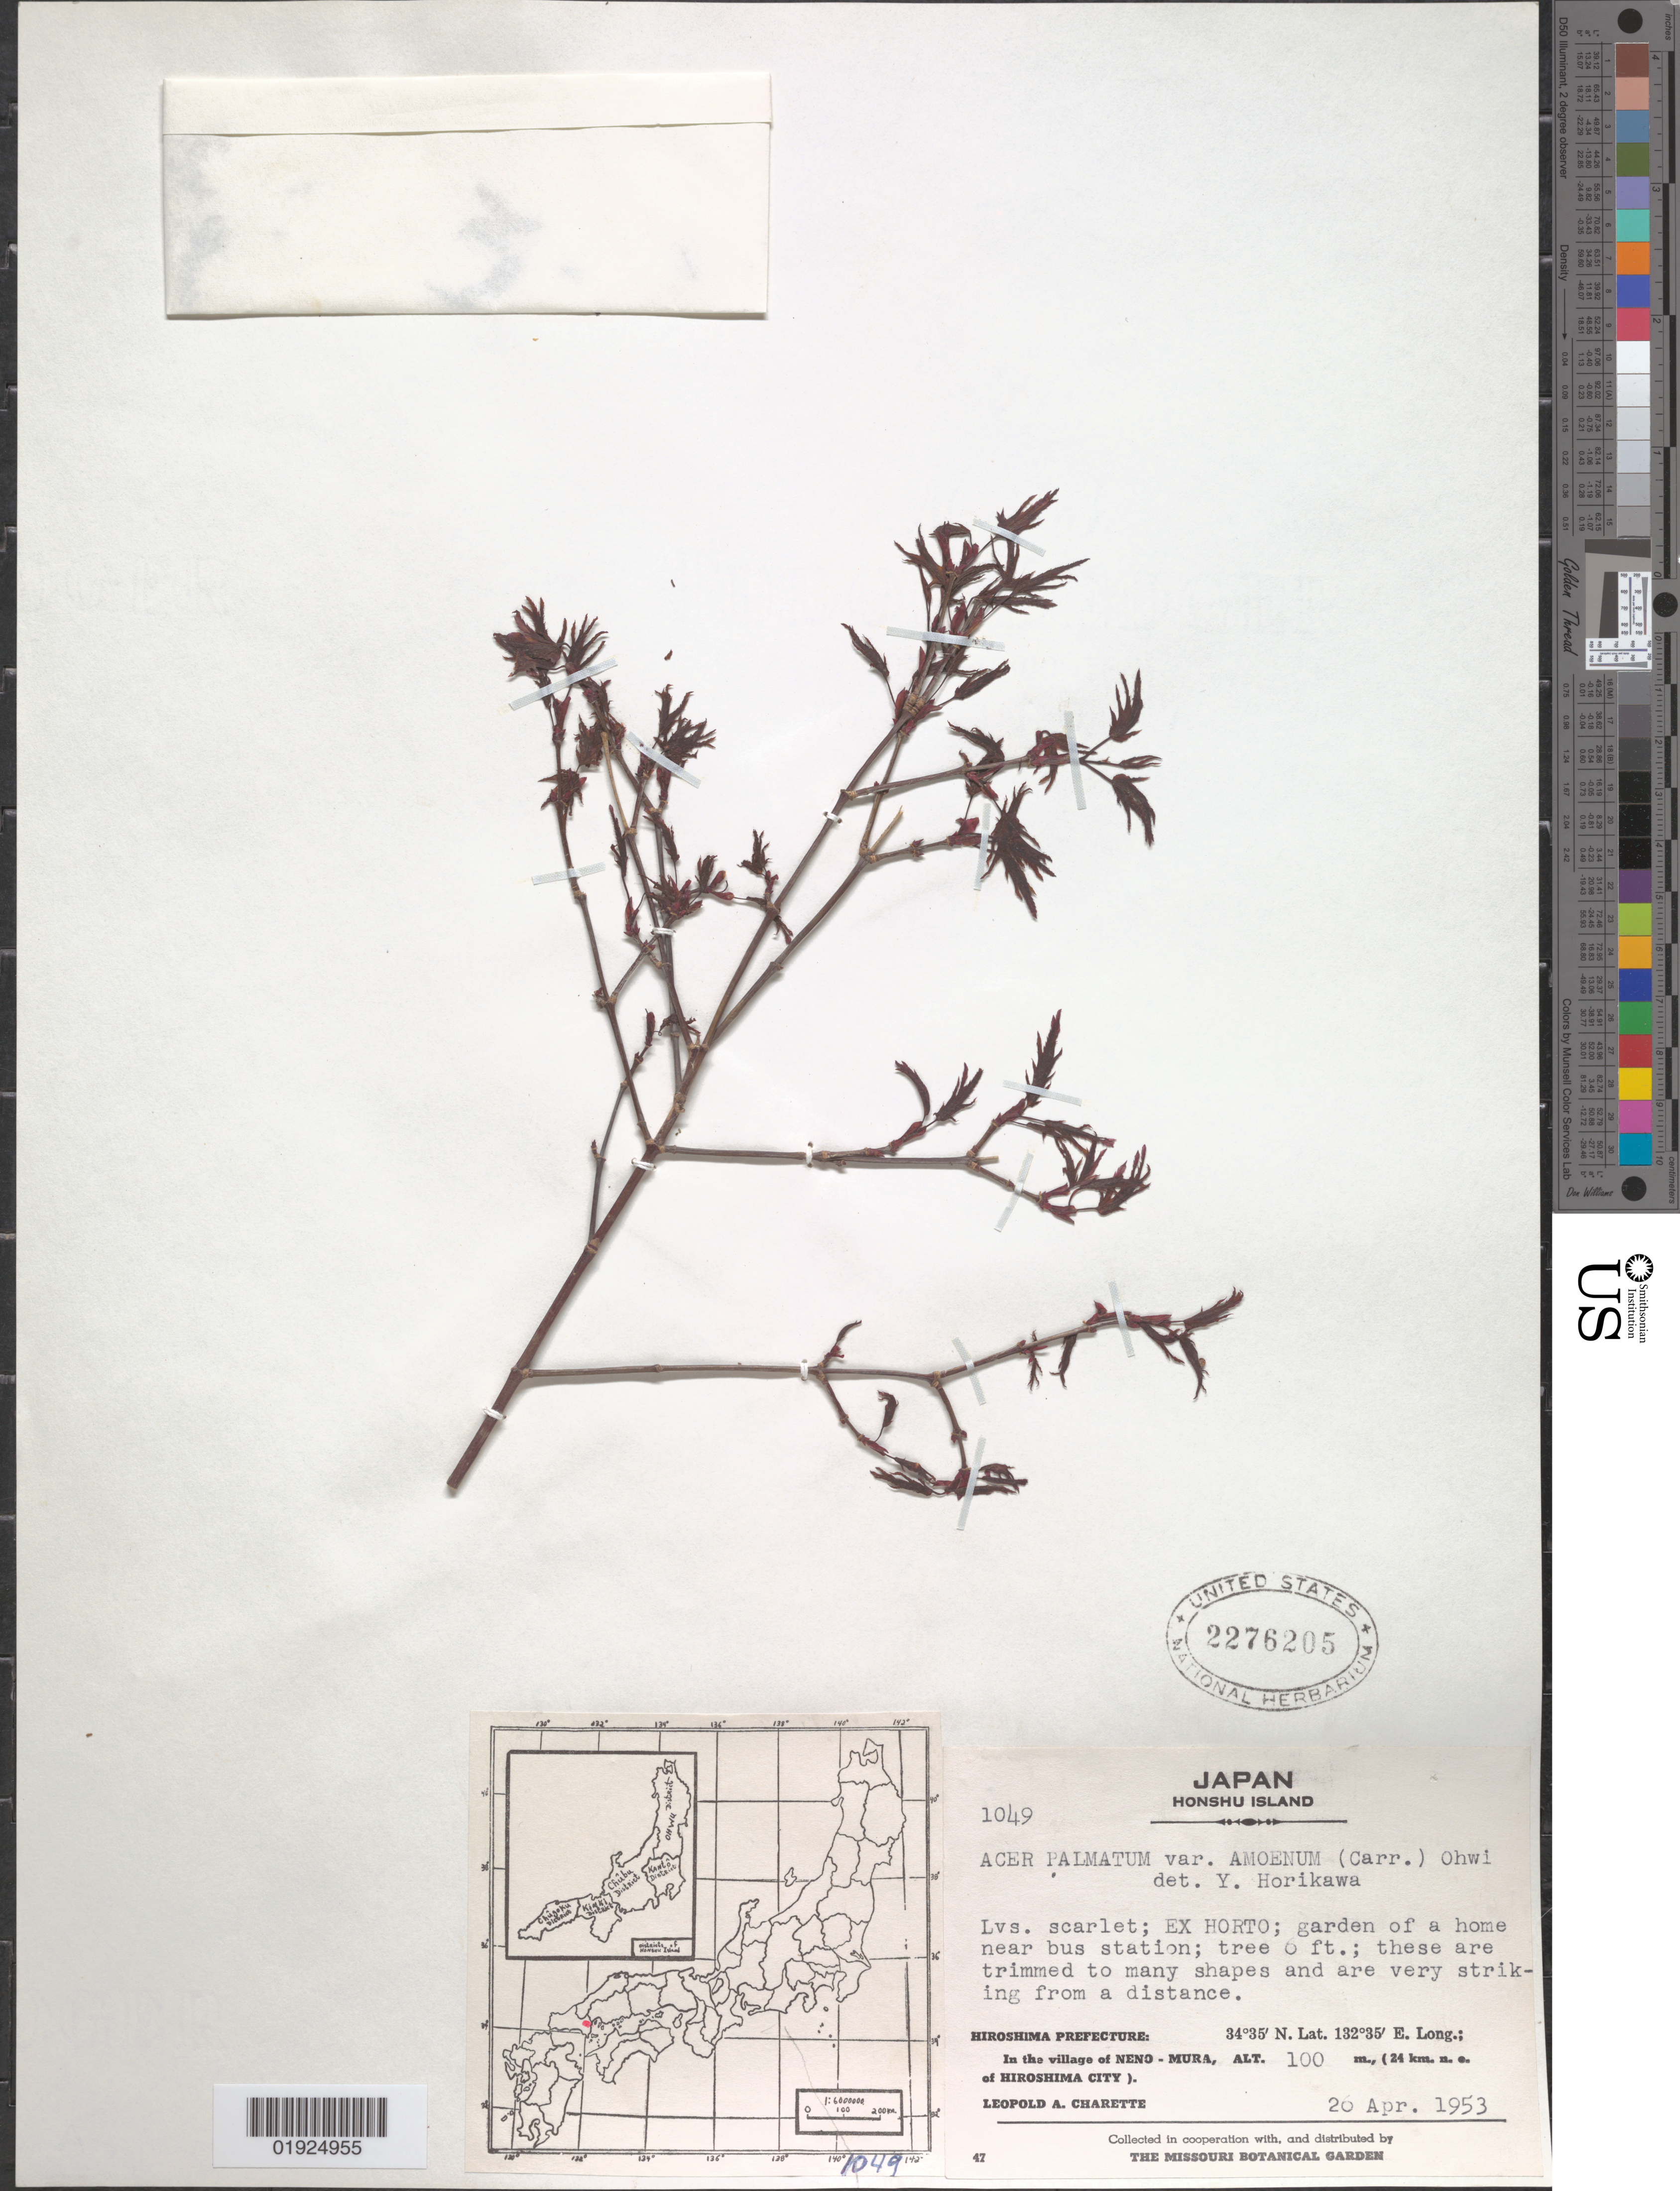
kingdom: Plantae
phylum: Tracheophyta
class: Magnoliopsida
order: Sapindales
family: Sapindaceae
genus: Acer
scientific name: Acer palmatum var. amoenum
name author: (Carrière) Ohwi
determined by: Horikawa, Y.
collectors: L. A. Charette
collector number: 1049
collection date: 1953-04-20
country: Japan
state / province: Hirosima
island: Honshu I.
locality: Neno-Mura Village, 24 km NE of Hiroshima City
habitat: Garden of a home near bus station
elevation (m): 100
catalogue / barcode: US 2276205